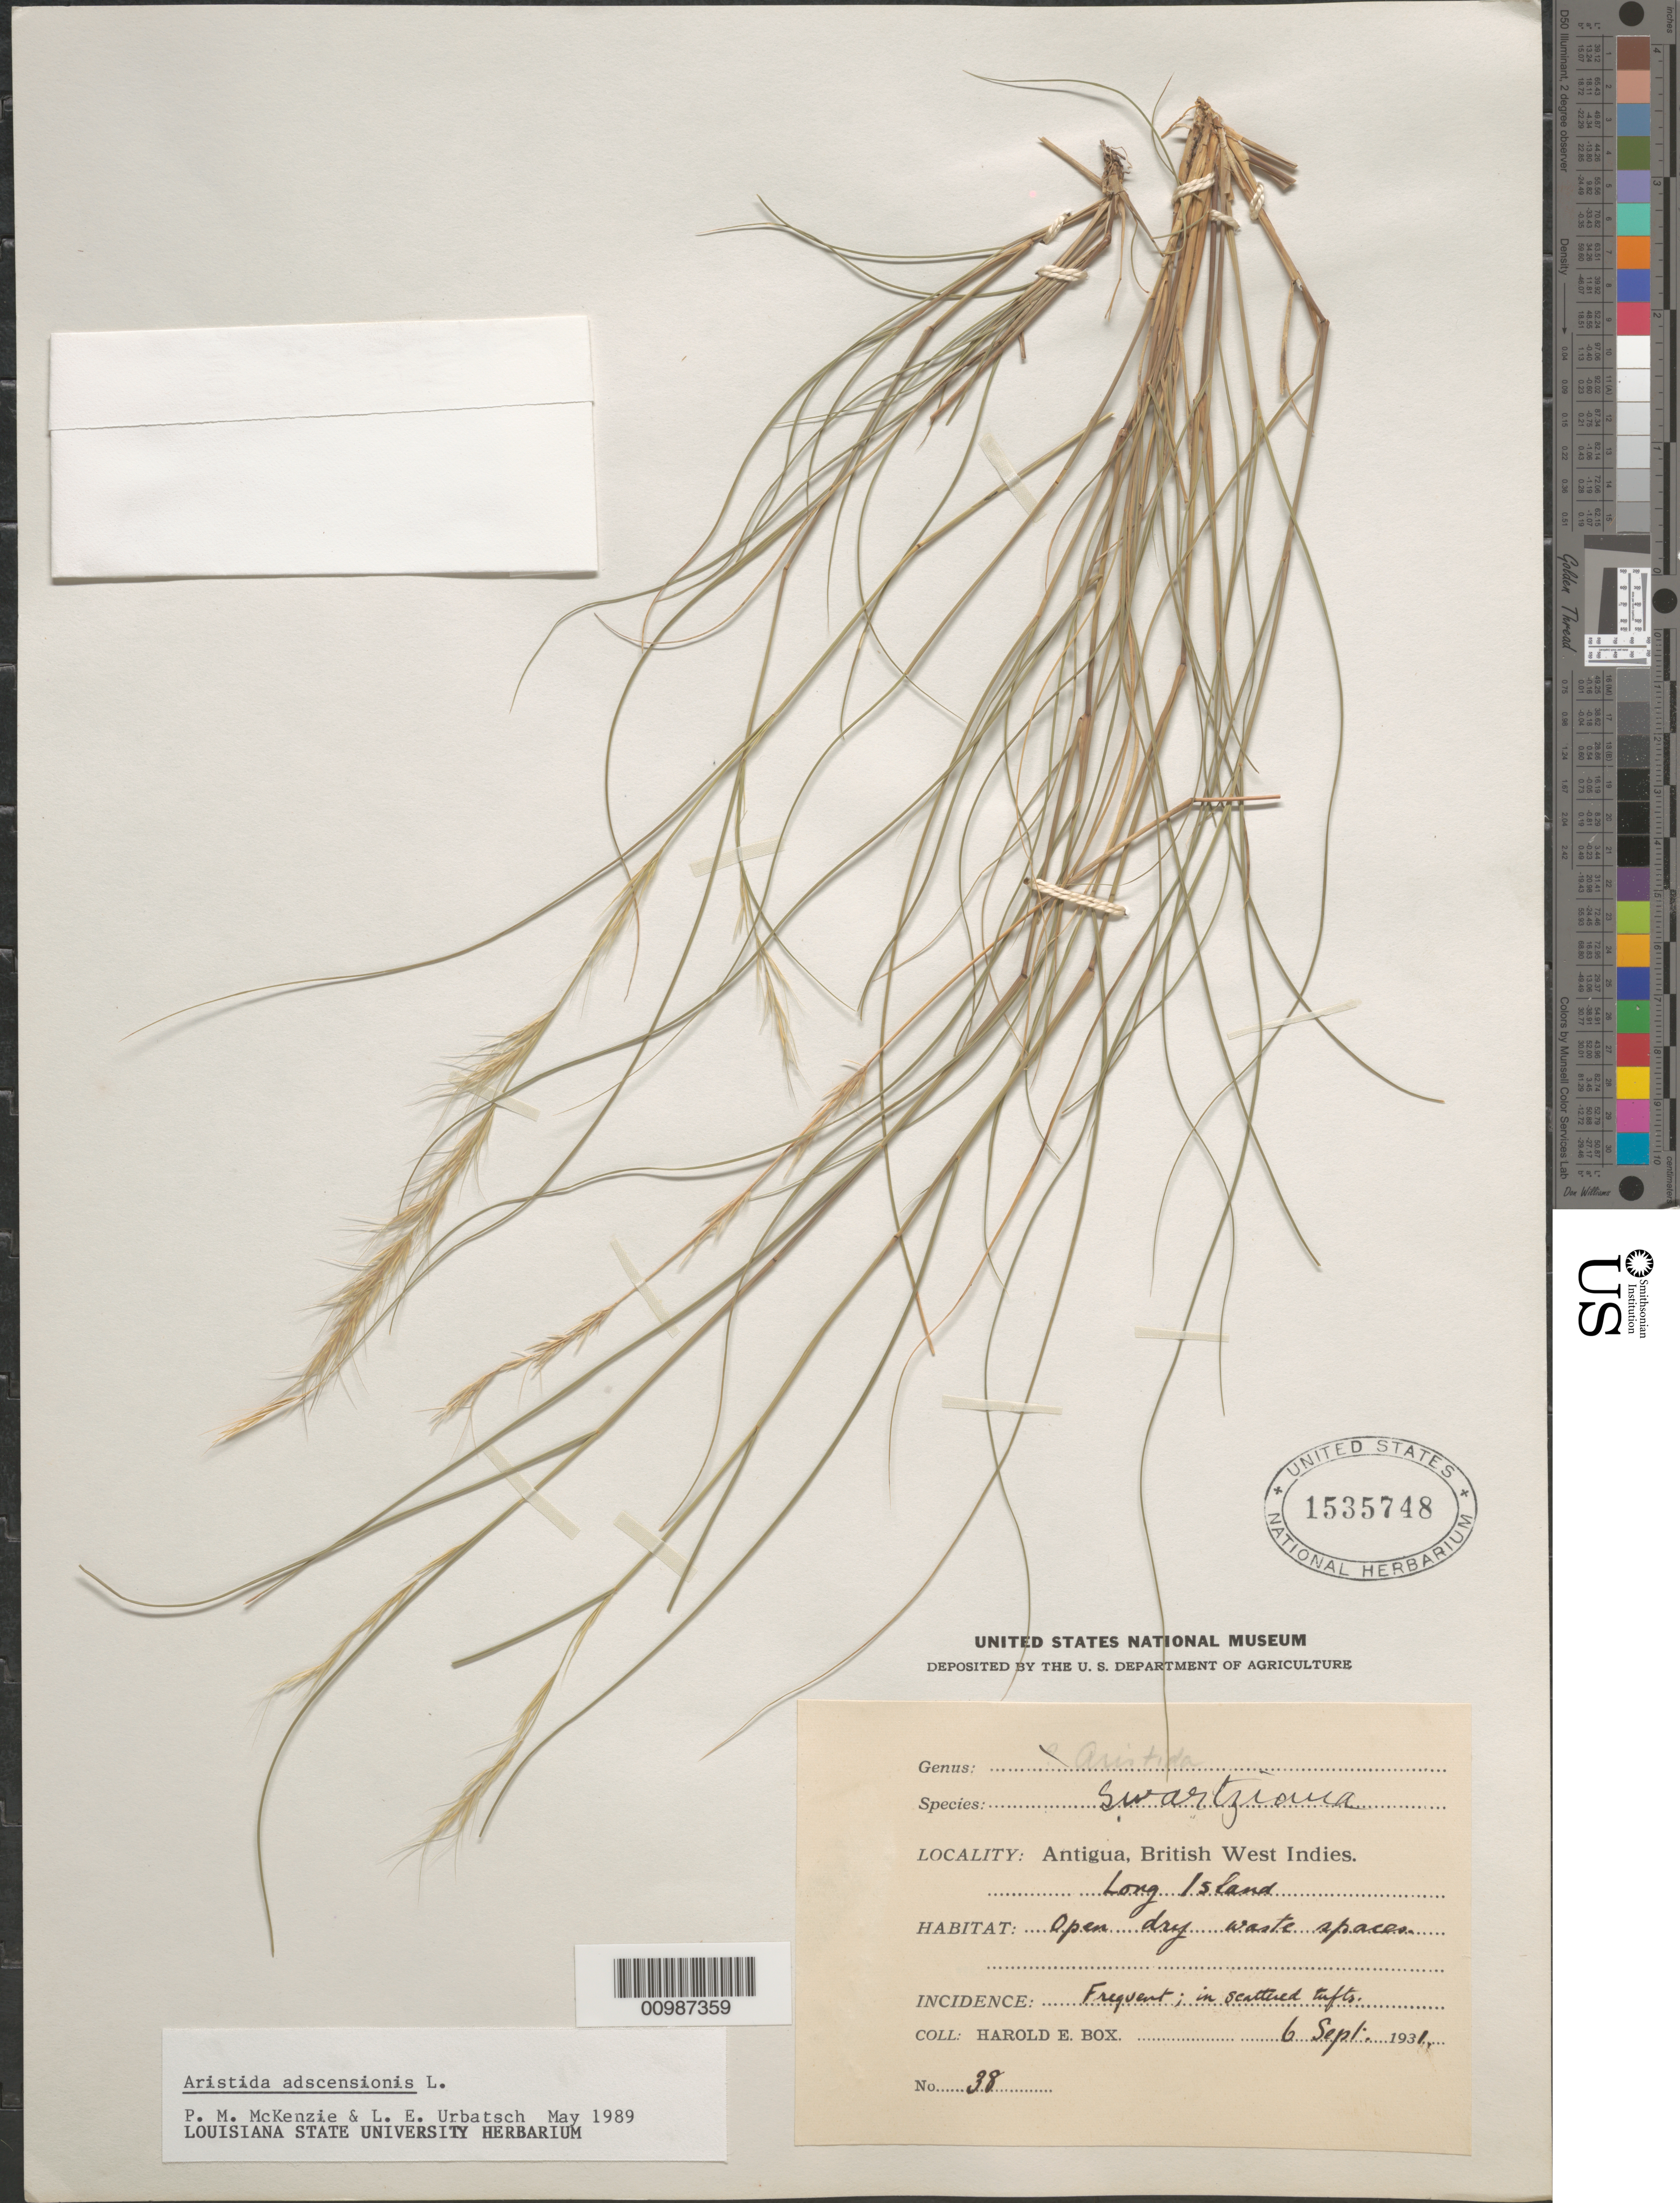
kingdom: Plantae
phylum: Tracheophyta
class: Liliopsida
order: Poales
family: Poaceae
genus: Aristida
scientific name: Aristida adscensionis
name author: L.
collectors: H. E. Box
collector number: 38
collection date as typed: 06 Sep 1931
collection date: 1931-09-06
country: Antigua and Barbuda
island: Antigua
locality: Long Island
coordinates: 0 N, 0 E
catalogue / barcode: US 1535748